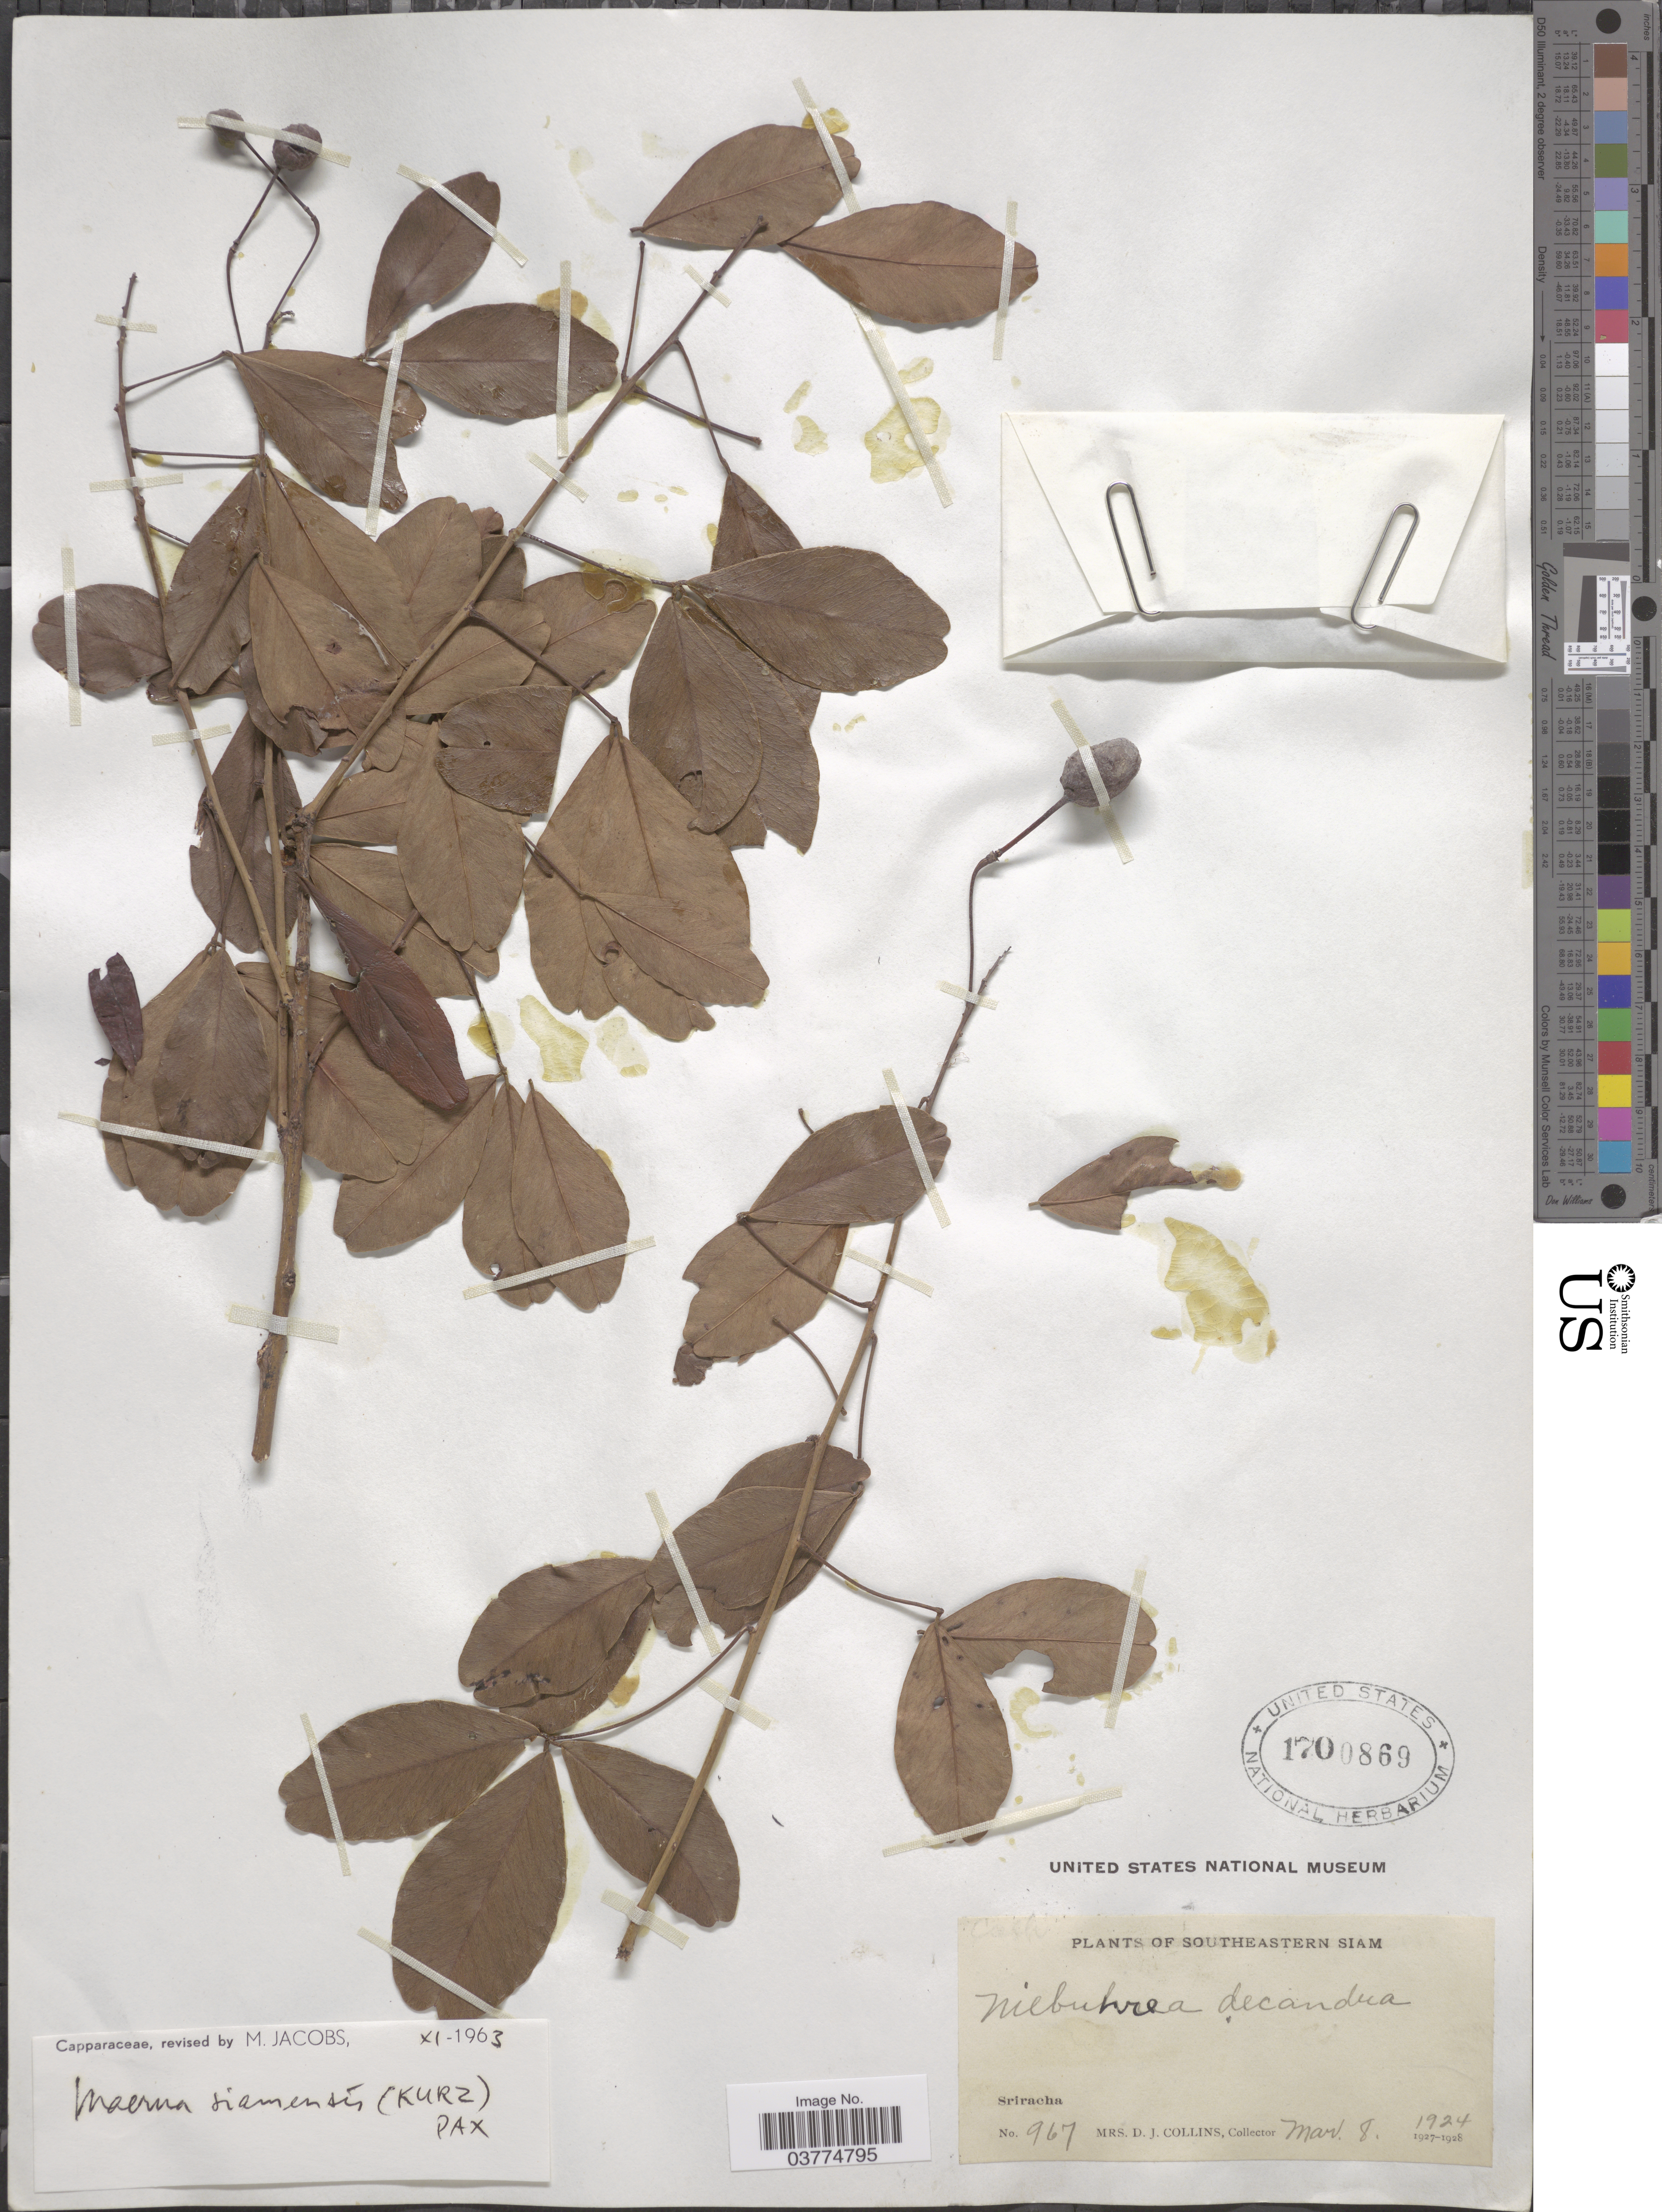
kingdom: Plantae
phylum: Tracheophyta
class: Magnoliopsida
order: Brassicales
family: Capparaceae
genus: Maerua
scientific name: Maerua siamensis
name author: Pax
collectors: Mrs. D. J. Collins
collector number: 967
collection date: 1924-03-08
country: Thailand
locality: Southeastern Siam. Sriracha.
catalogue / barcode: US 1700869